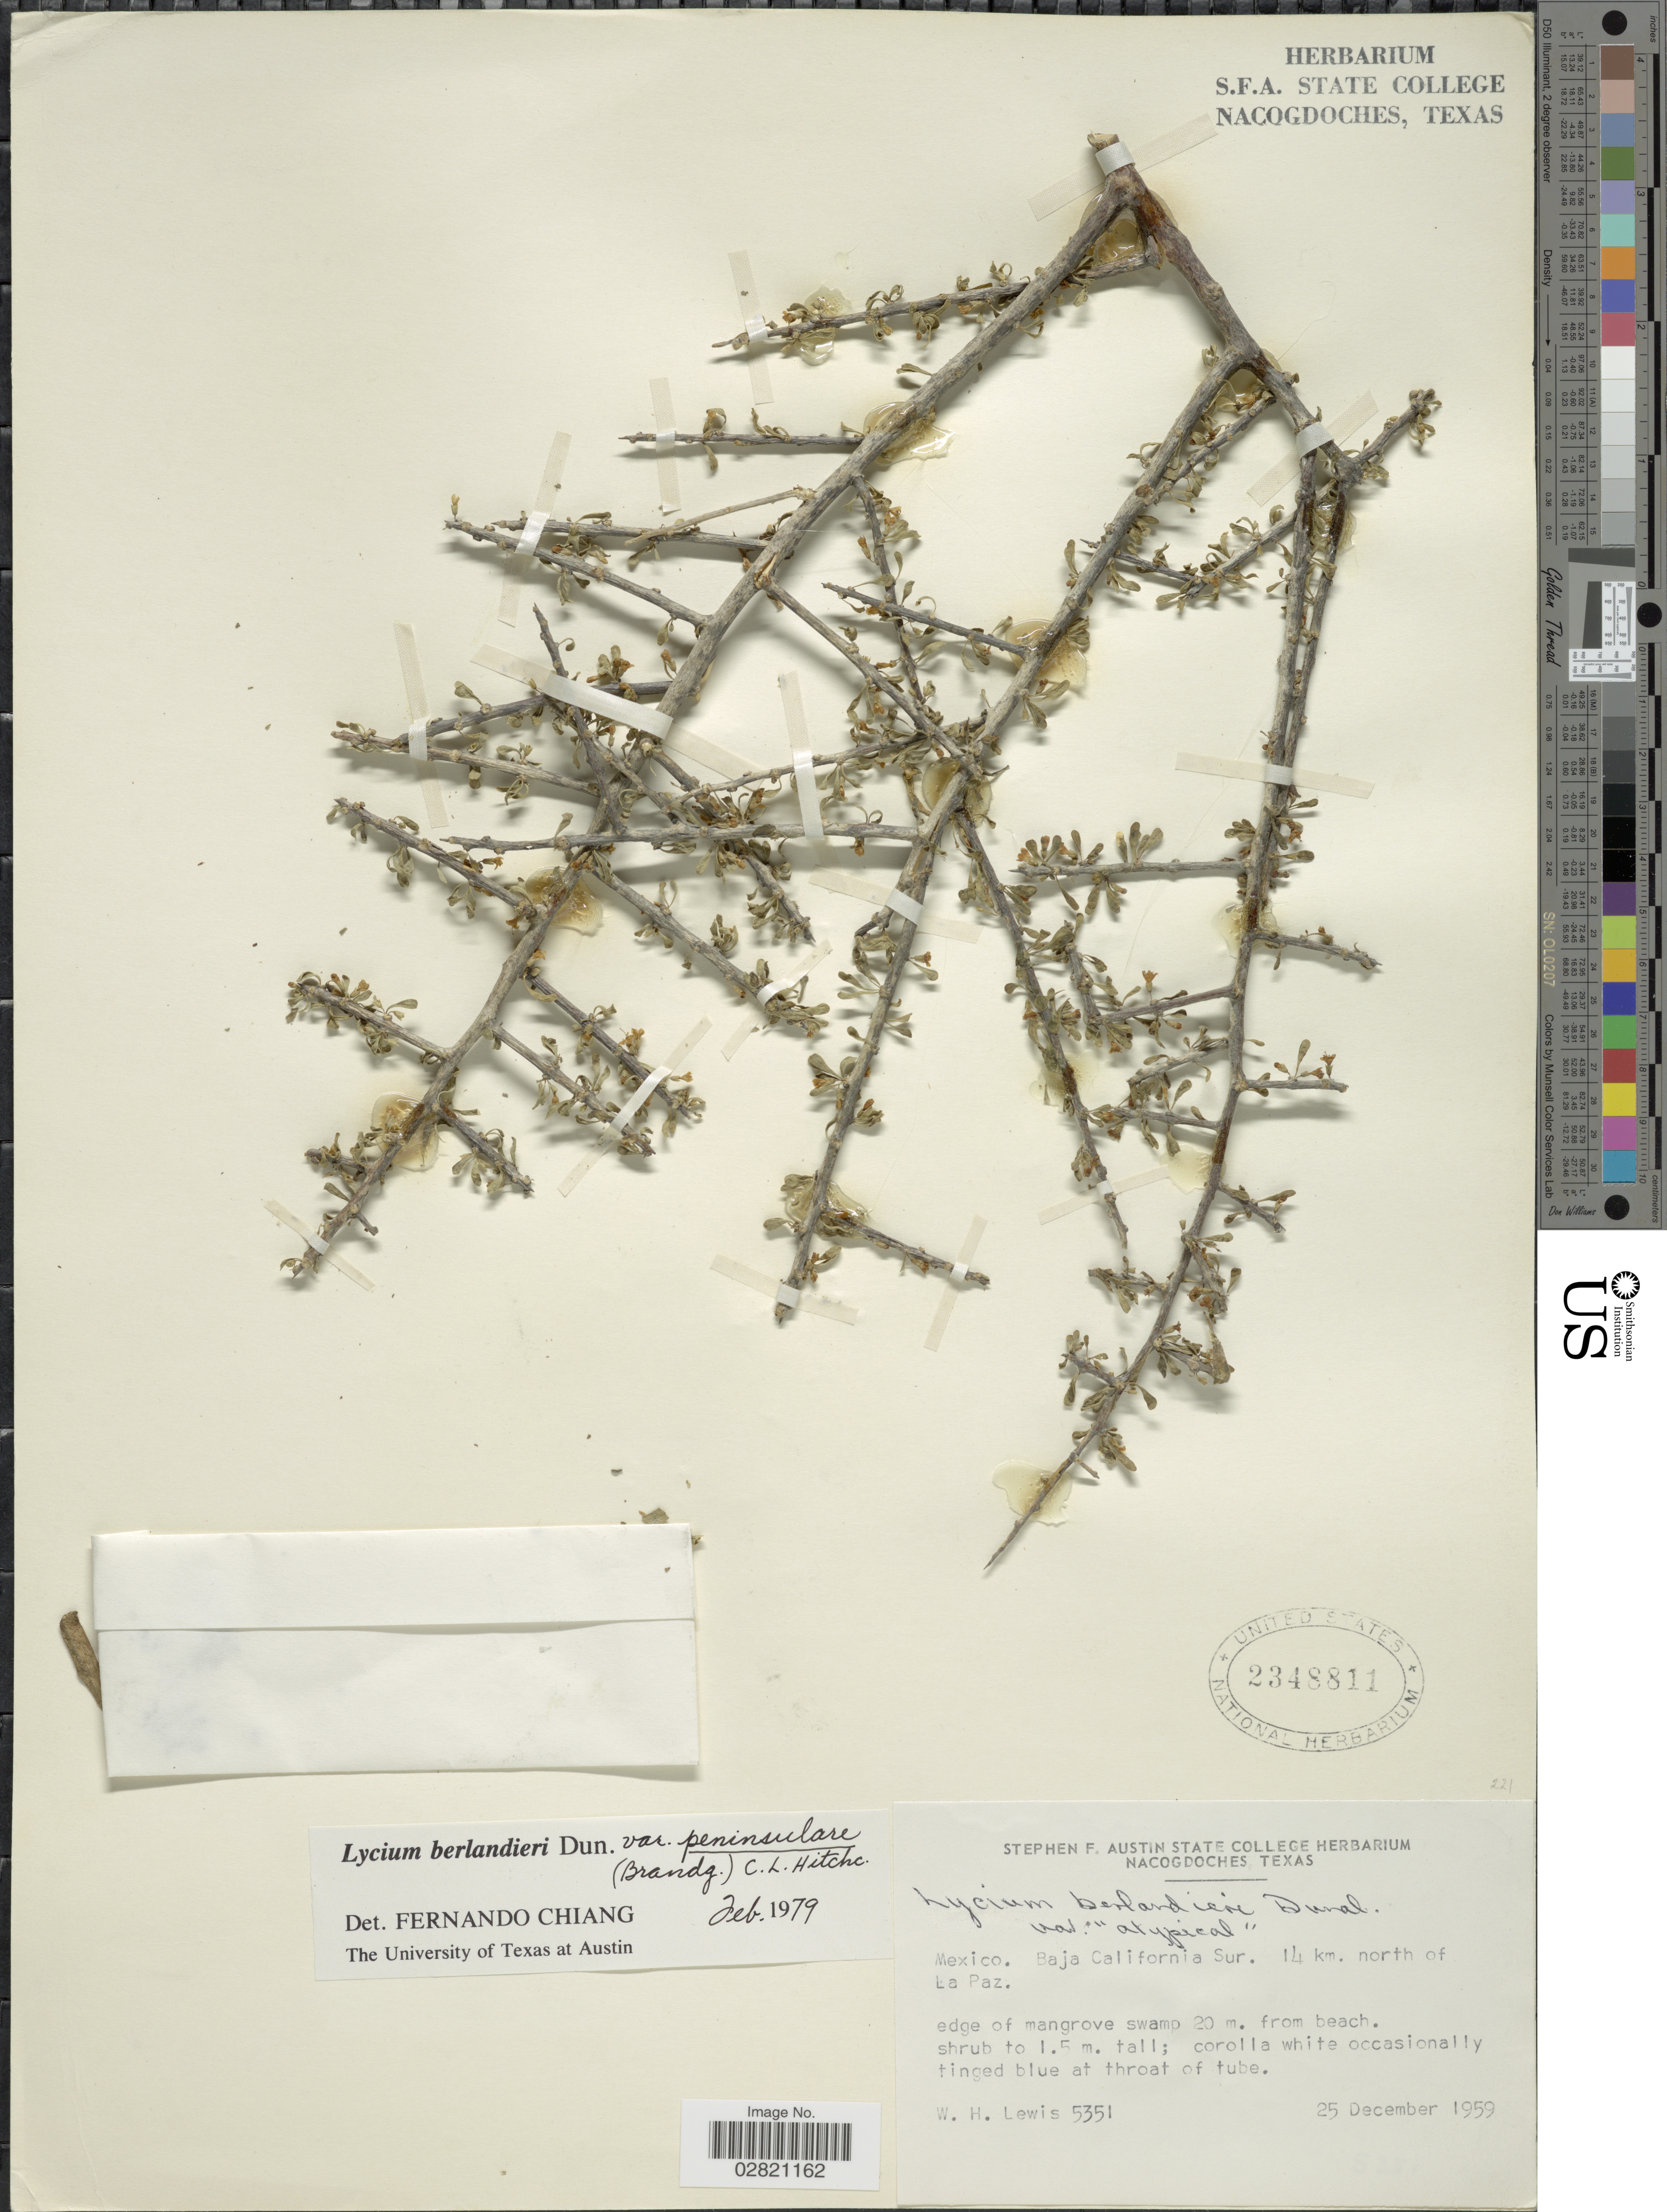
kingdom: Plantae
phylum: Tracheophyta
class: Magnoliopsida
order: Solanales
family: Solanaceae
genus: Lycium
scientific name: Lycium berlandieri var. peninsulare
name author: C.L. Hitchc.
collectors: W. H. Lewis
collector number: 5351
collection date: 1959-12-25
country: Mexico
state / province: Baja California Sur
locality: Mexico. Baja California Sur. 14 km. north of La Paz. Edge of mangrove swamp 20 m. from beach.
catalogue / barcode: US 2348811